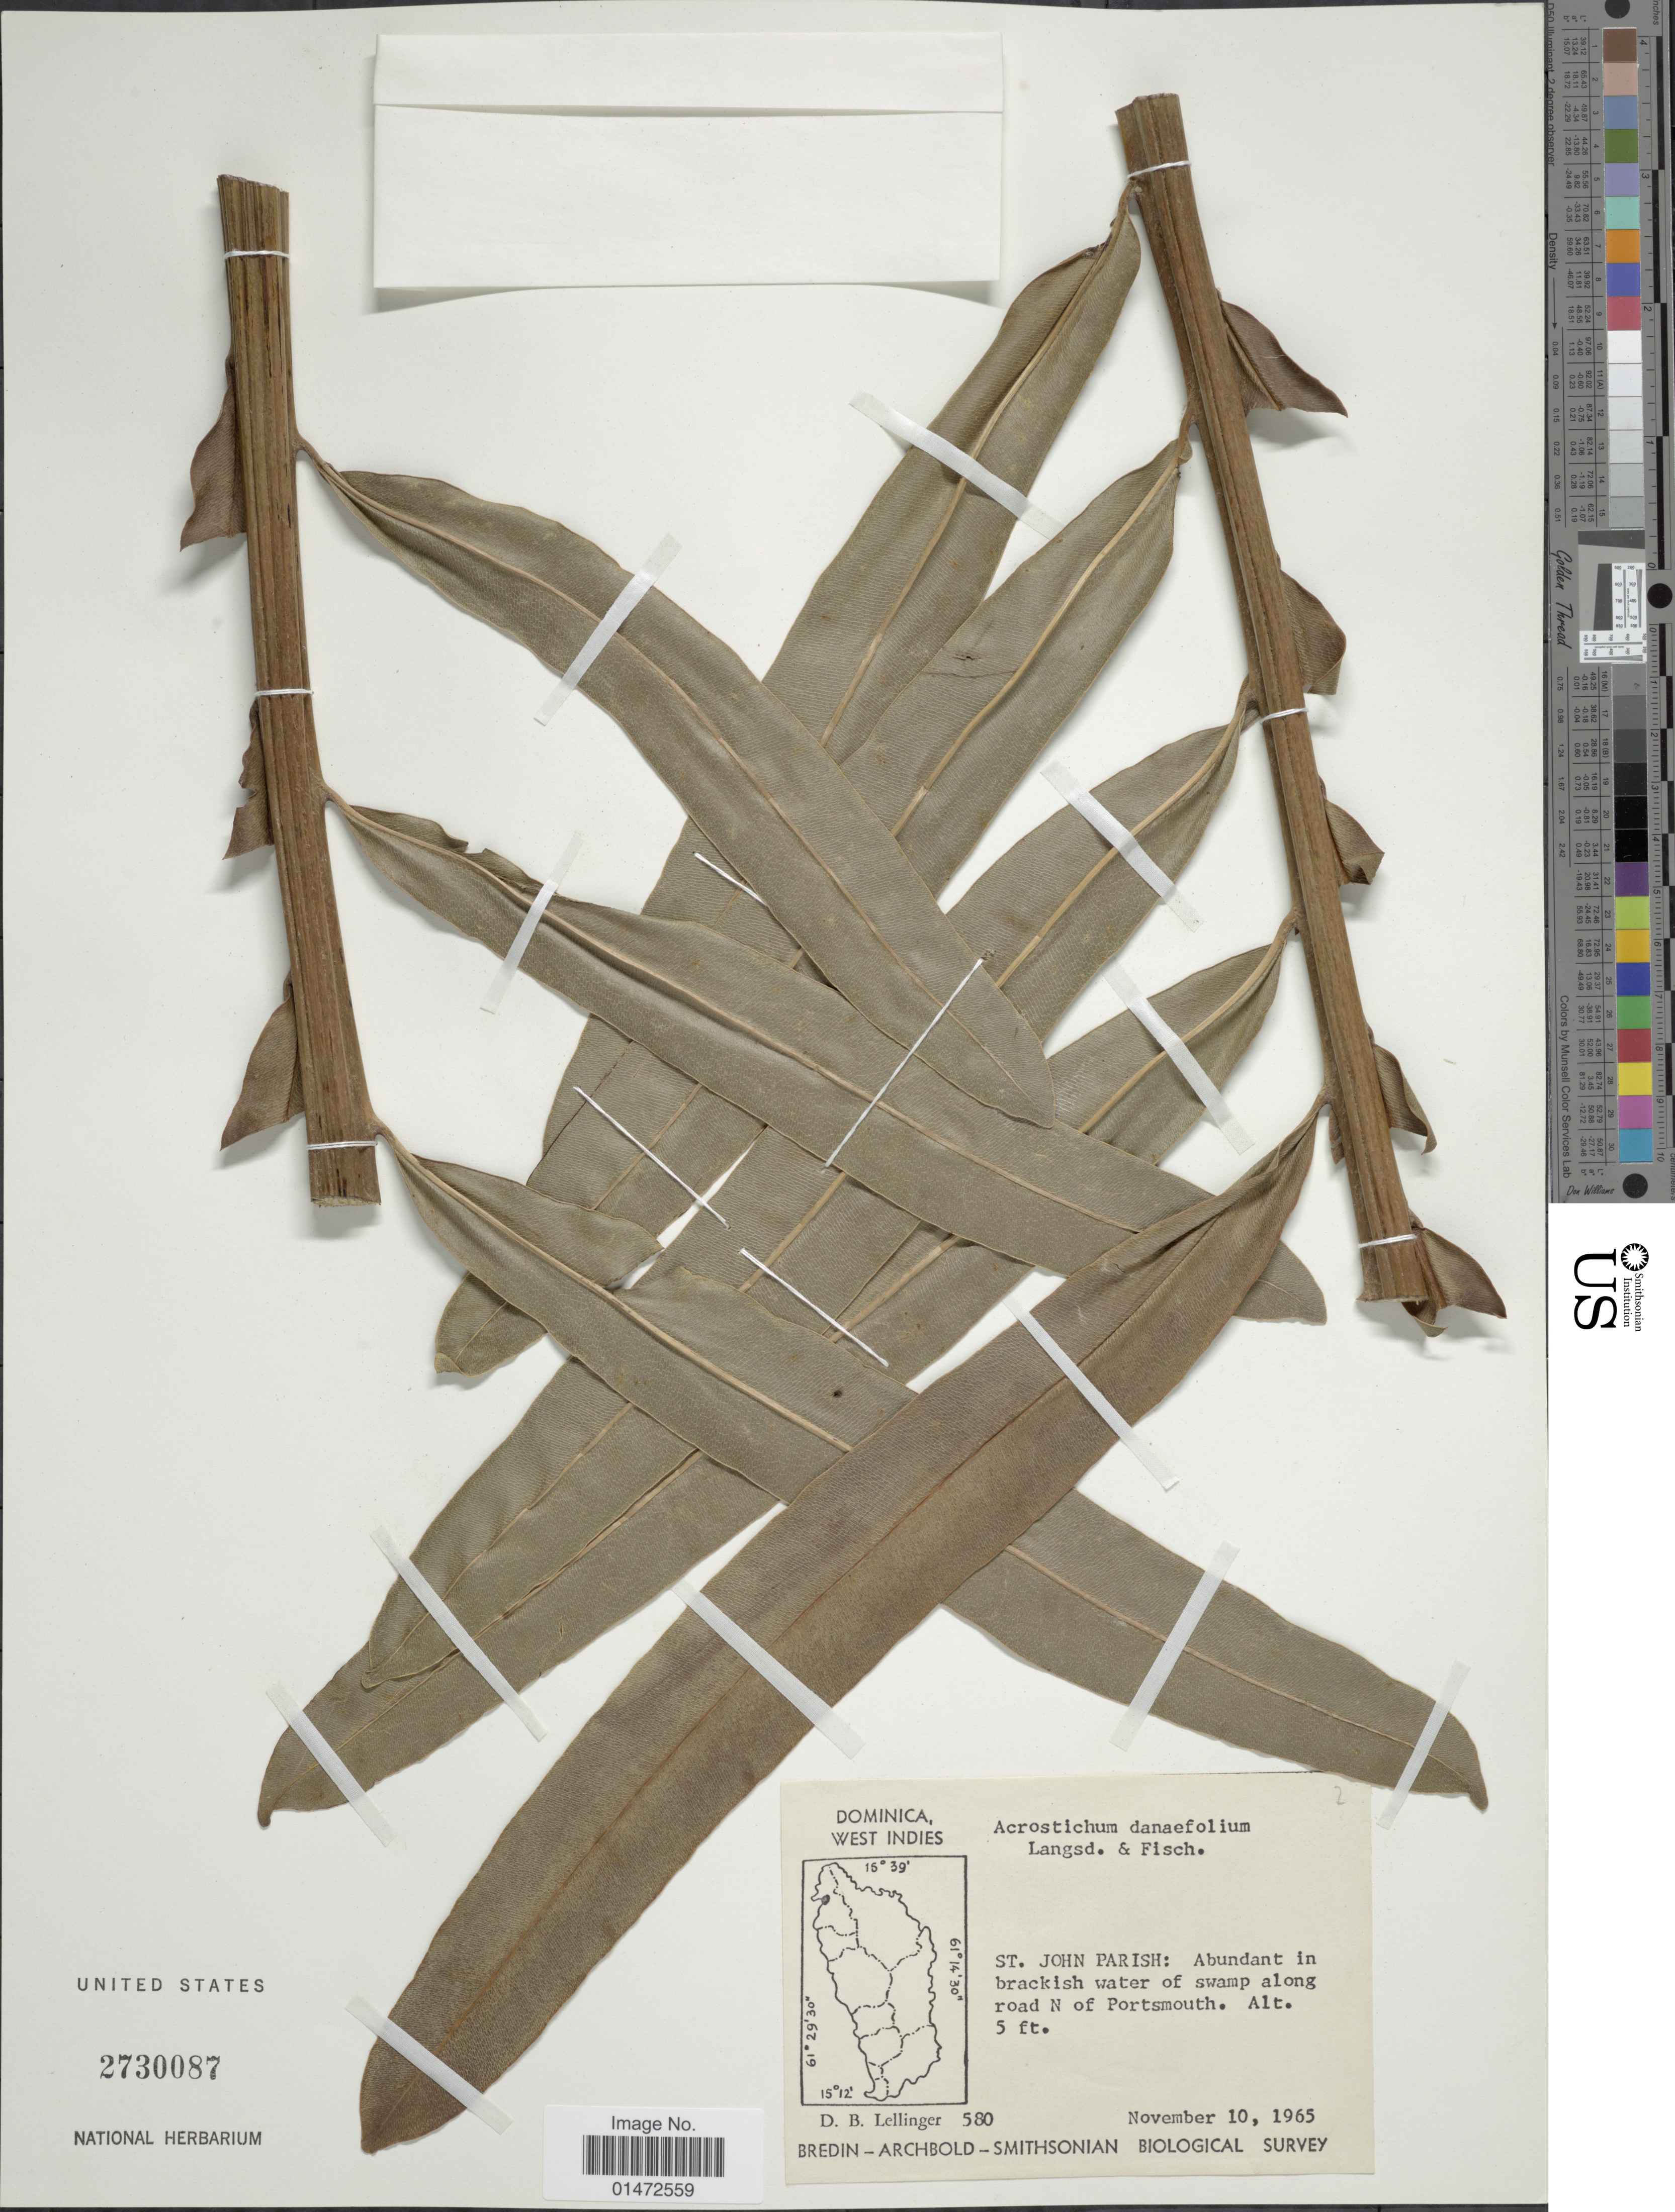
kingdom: Plantae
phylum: Tracheophyta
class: Polypodiopsida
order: Polypodiales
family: Pteridaceae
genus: Acrostichum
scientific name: Acrostichum danaeifolium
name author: Langsd. & Fisch.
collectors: D. B. Lellinger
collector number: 580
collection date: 1965-11-10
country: Dominica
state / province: St. John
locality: West Indies. St. John Parish: Abundant in brackish water of swamp along road N of Portsmouth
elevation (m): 2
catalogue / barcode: US 2730087